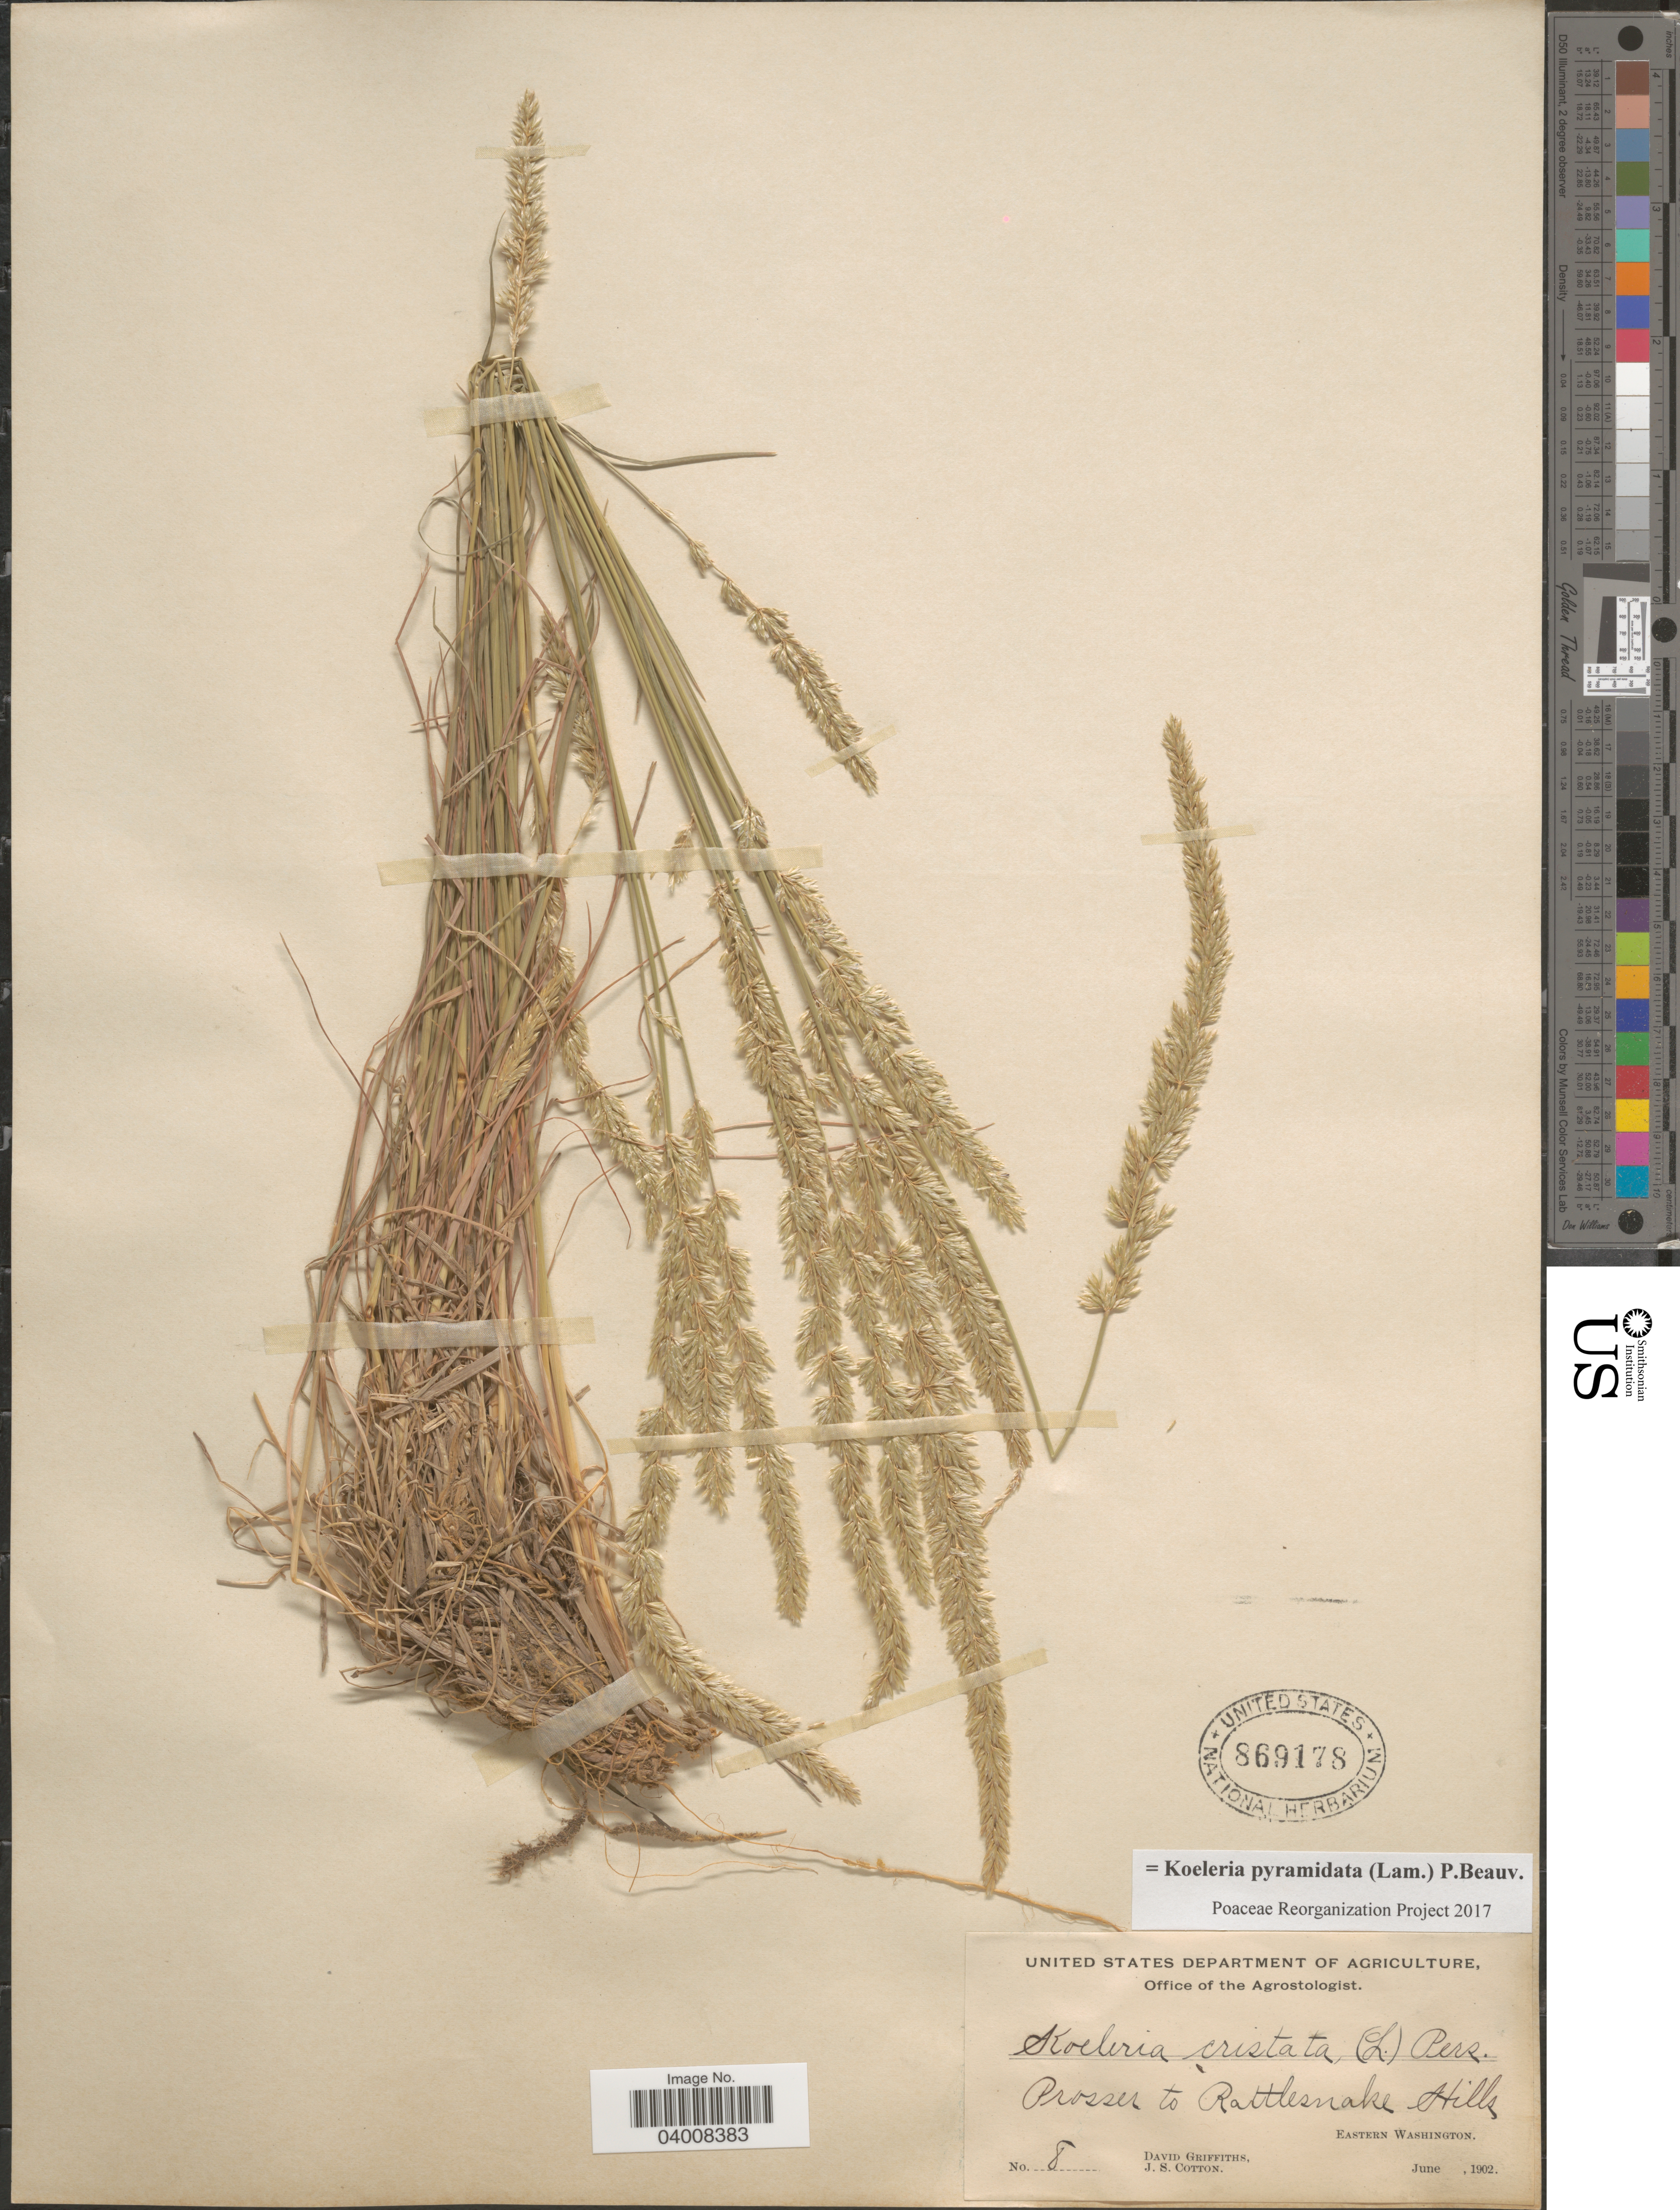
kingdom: Plantae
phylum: Tracheophyta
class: Liliopsida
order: Poales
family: Poaceae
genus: Koeleria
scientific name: Koeleria pyramidata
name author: (Lam.) P. Beauv.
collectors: D. Griffiths & J. S. Cotton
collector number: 8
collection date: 1902-06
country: United States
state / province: Washington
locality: Prosser to Rattlesnake Hills. Eastern Washington.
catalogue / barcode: US 869178